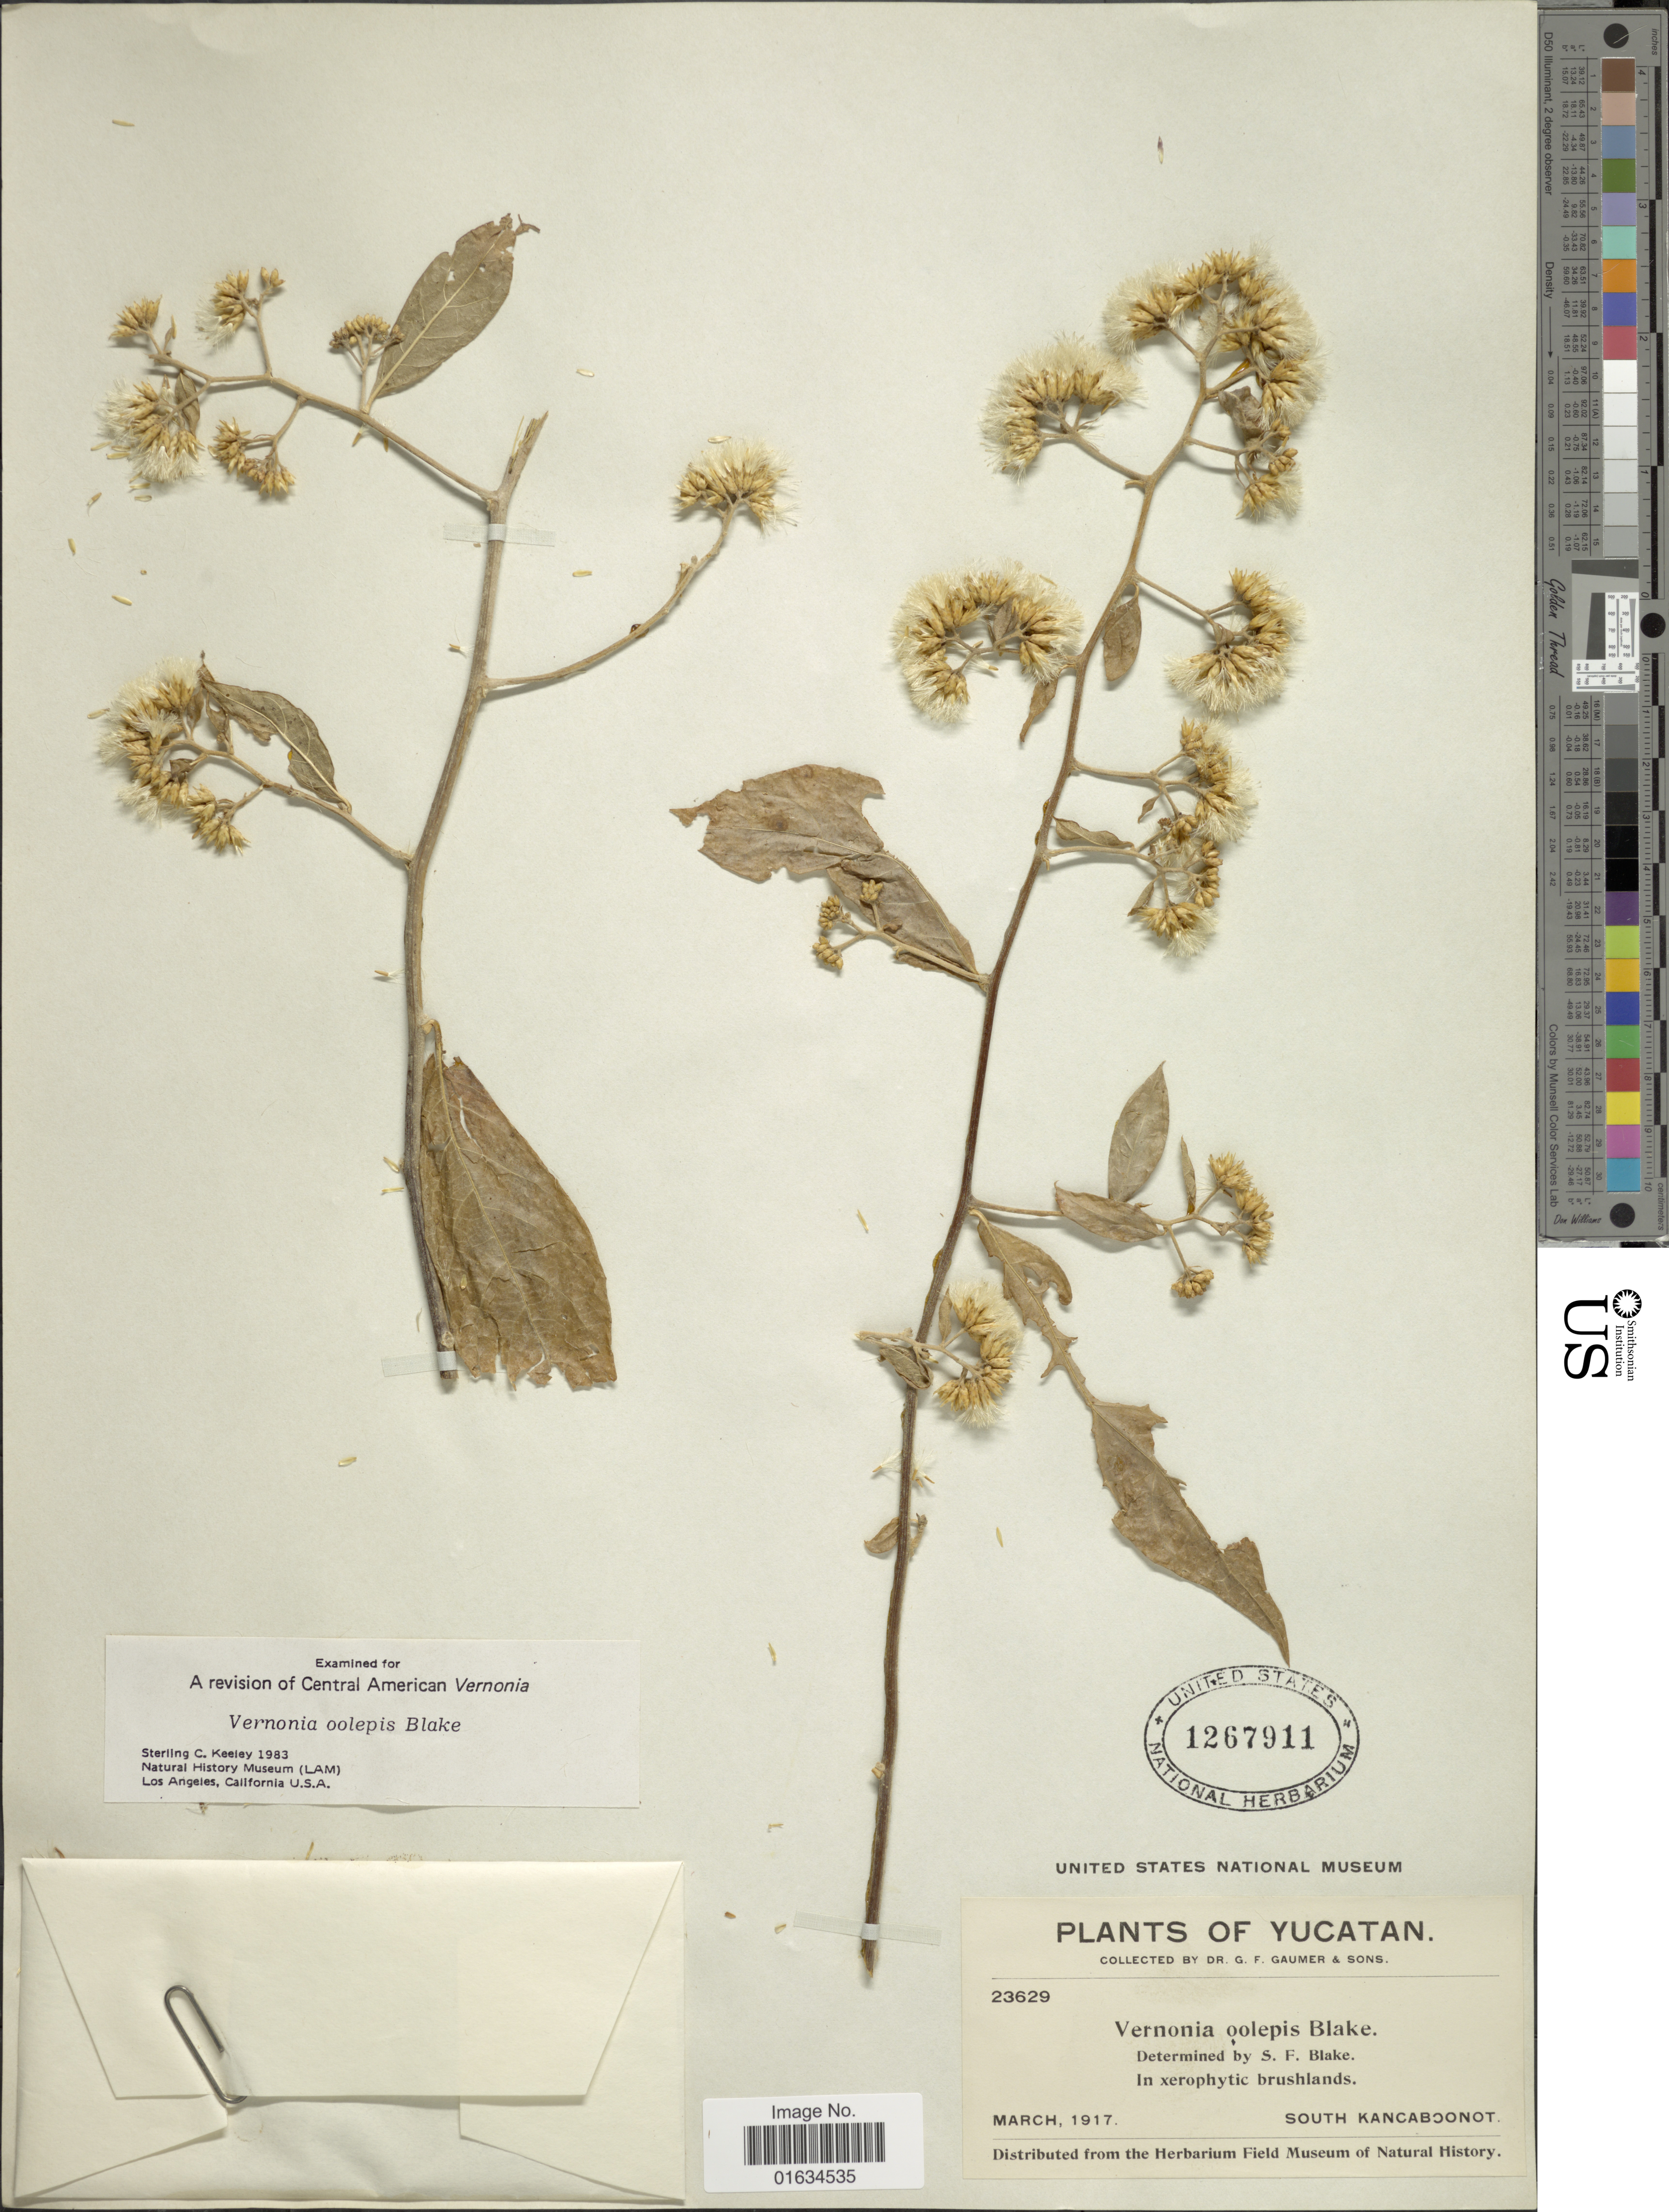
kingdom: Plantae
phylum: Tracheophyta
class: Magnoliopsida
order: Asterales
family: Asteraceae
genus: Eremosis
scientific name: Eremosis oolepis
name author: (S.F. Blake) Gleason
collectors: G. F. Gaumer & et al.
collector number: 23629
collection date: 1917-03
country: Mexico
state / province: Yucatán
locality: South Kancaboonot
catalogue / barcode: US 1267911